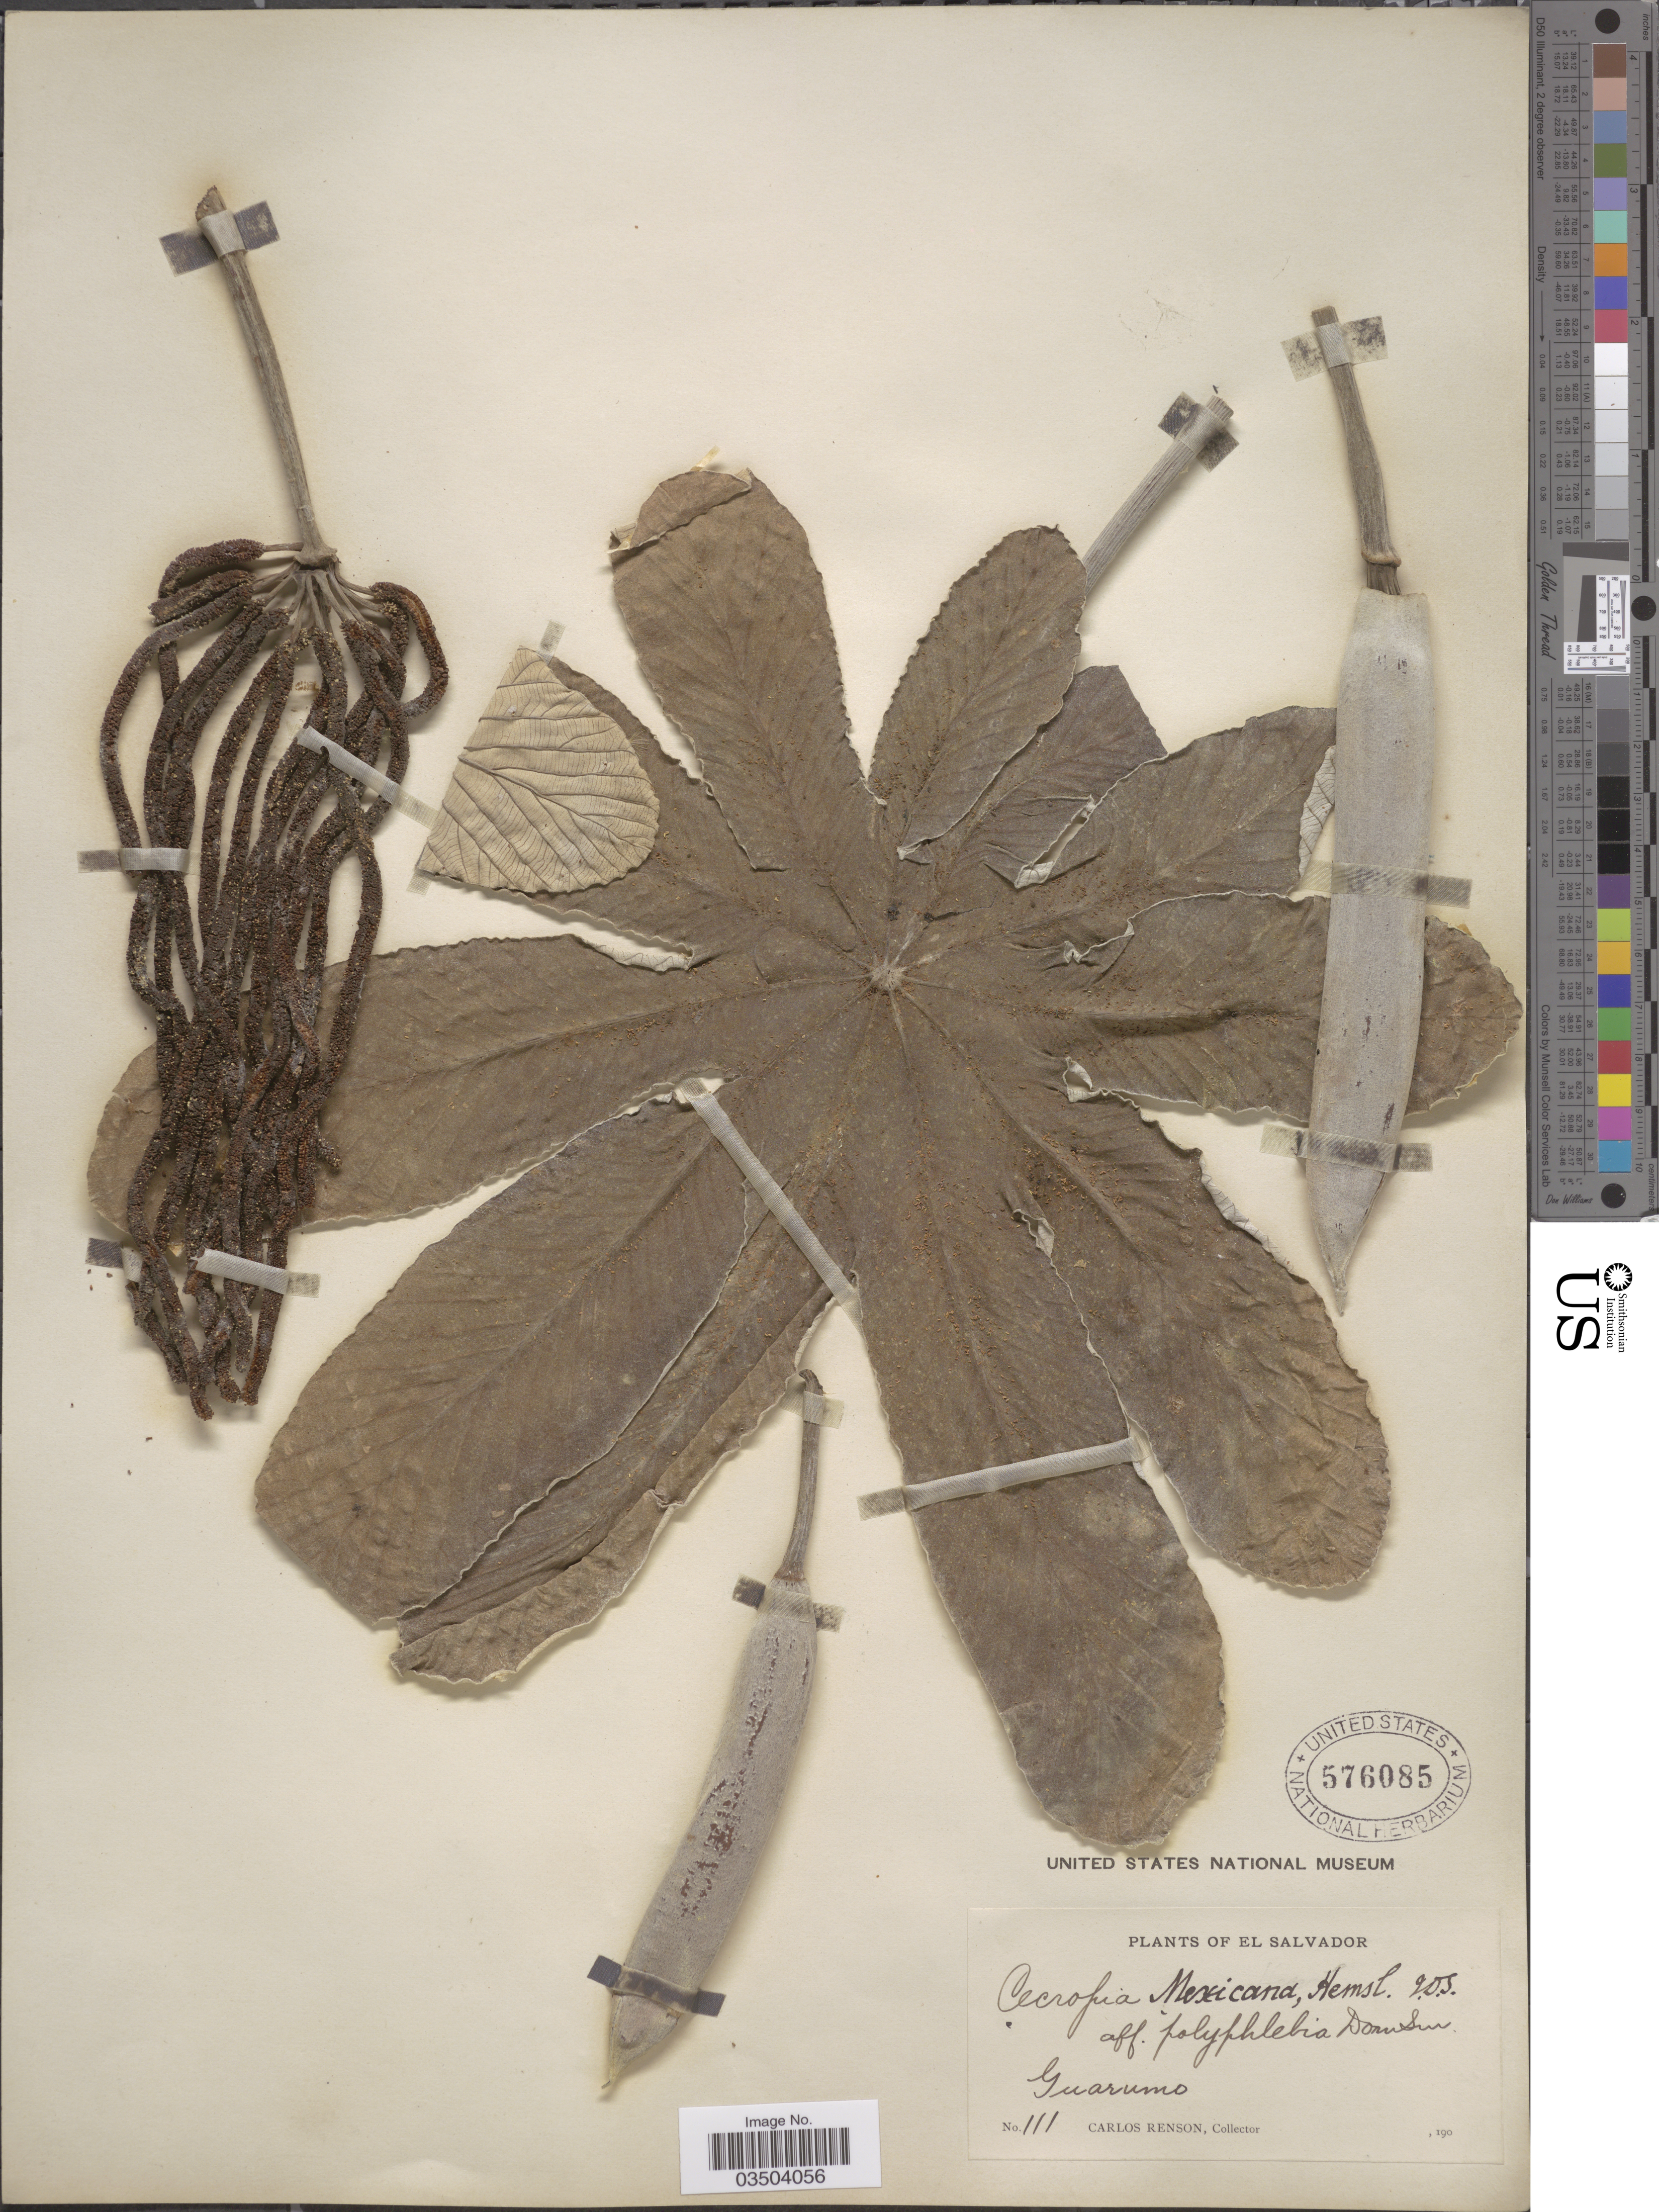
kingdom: Plantae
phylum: Tracheophyta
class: Magnoliopsida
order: Rosales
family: Urticaceae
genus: Cecropia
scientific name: Cecropia obtusifolia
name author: Bertol.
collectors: C. Renson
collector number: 111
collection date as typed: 190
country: El Salvador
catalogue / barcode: US 576085